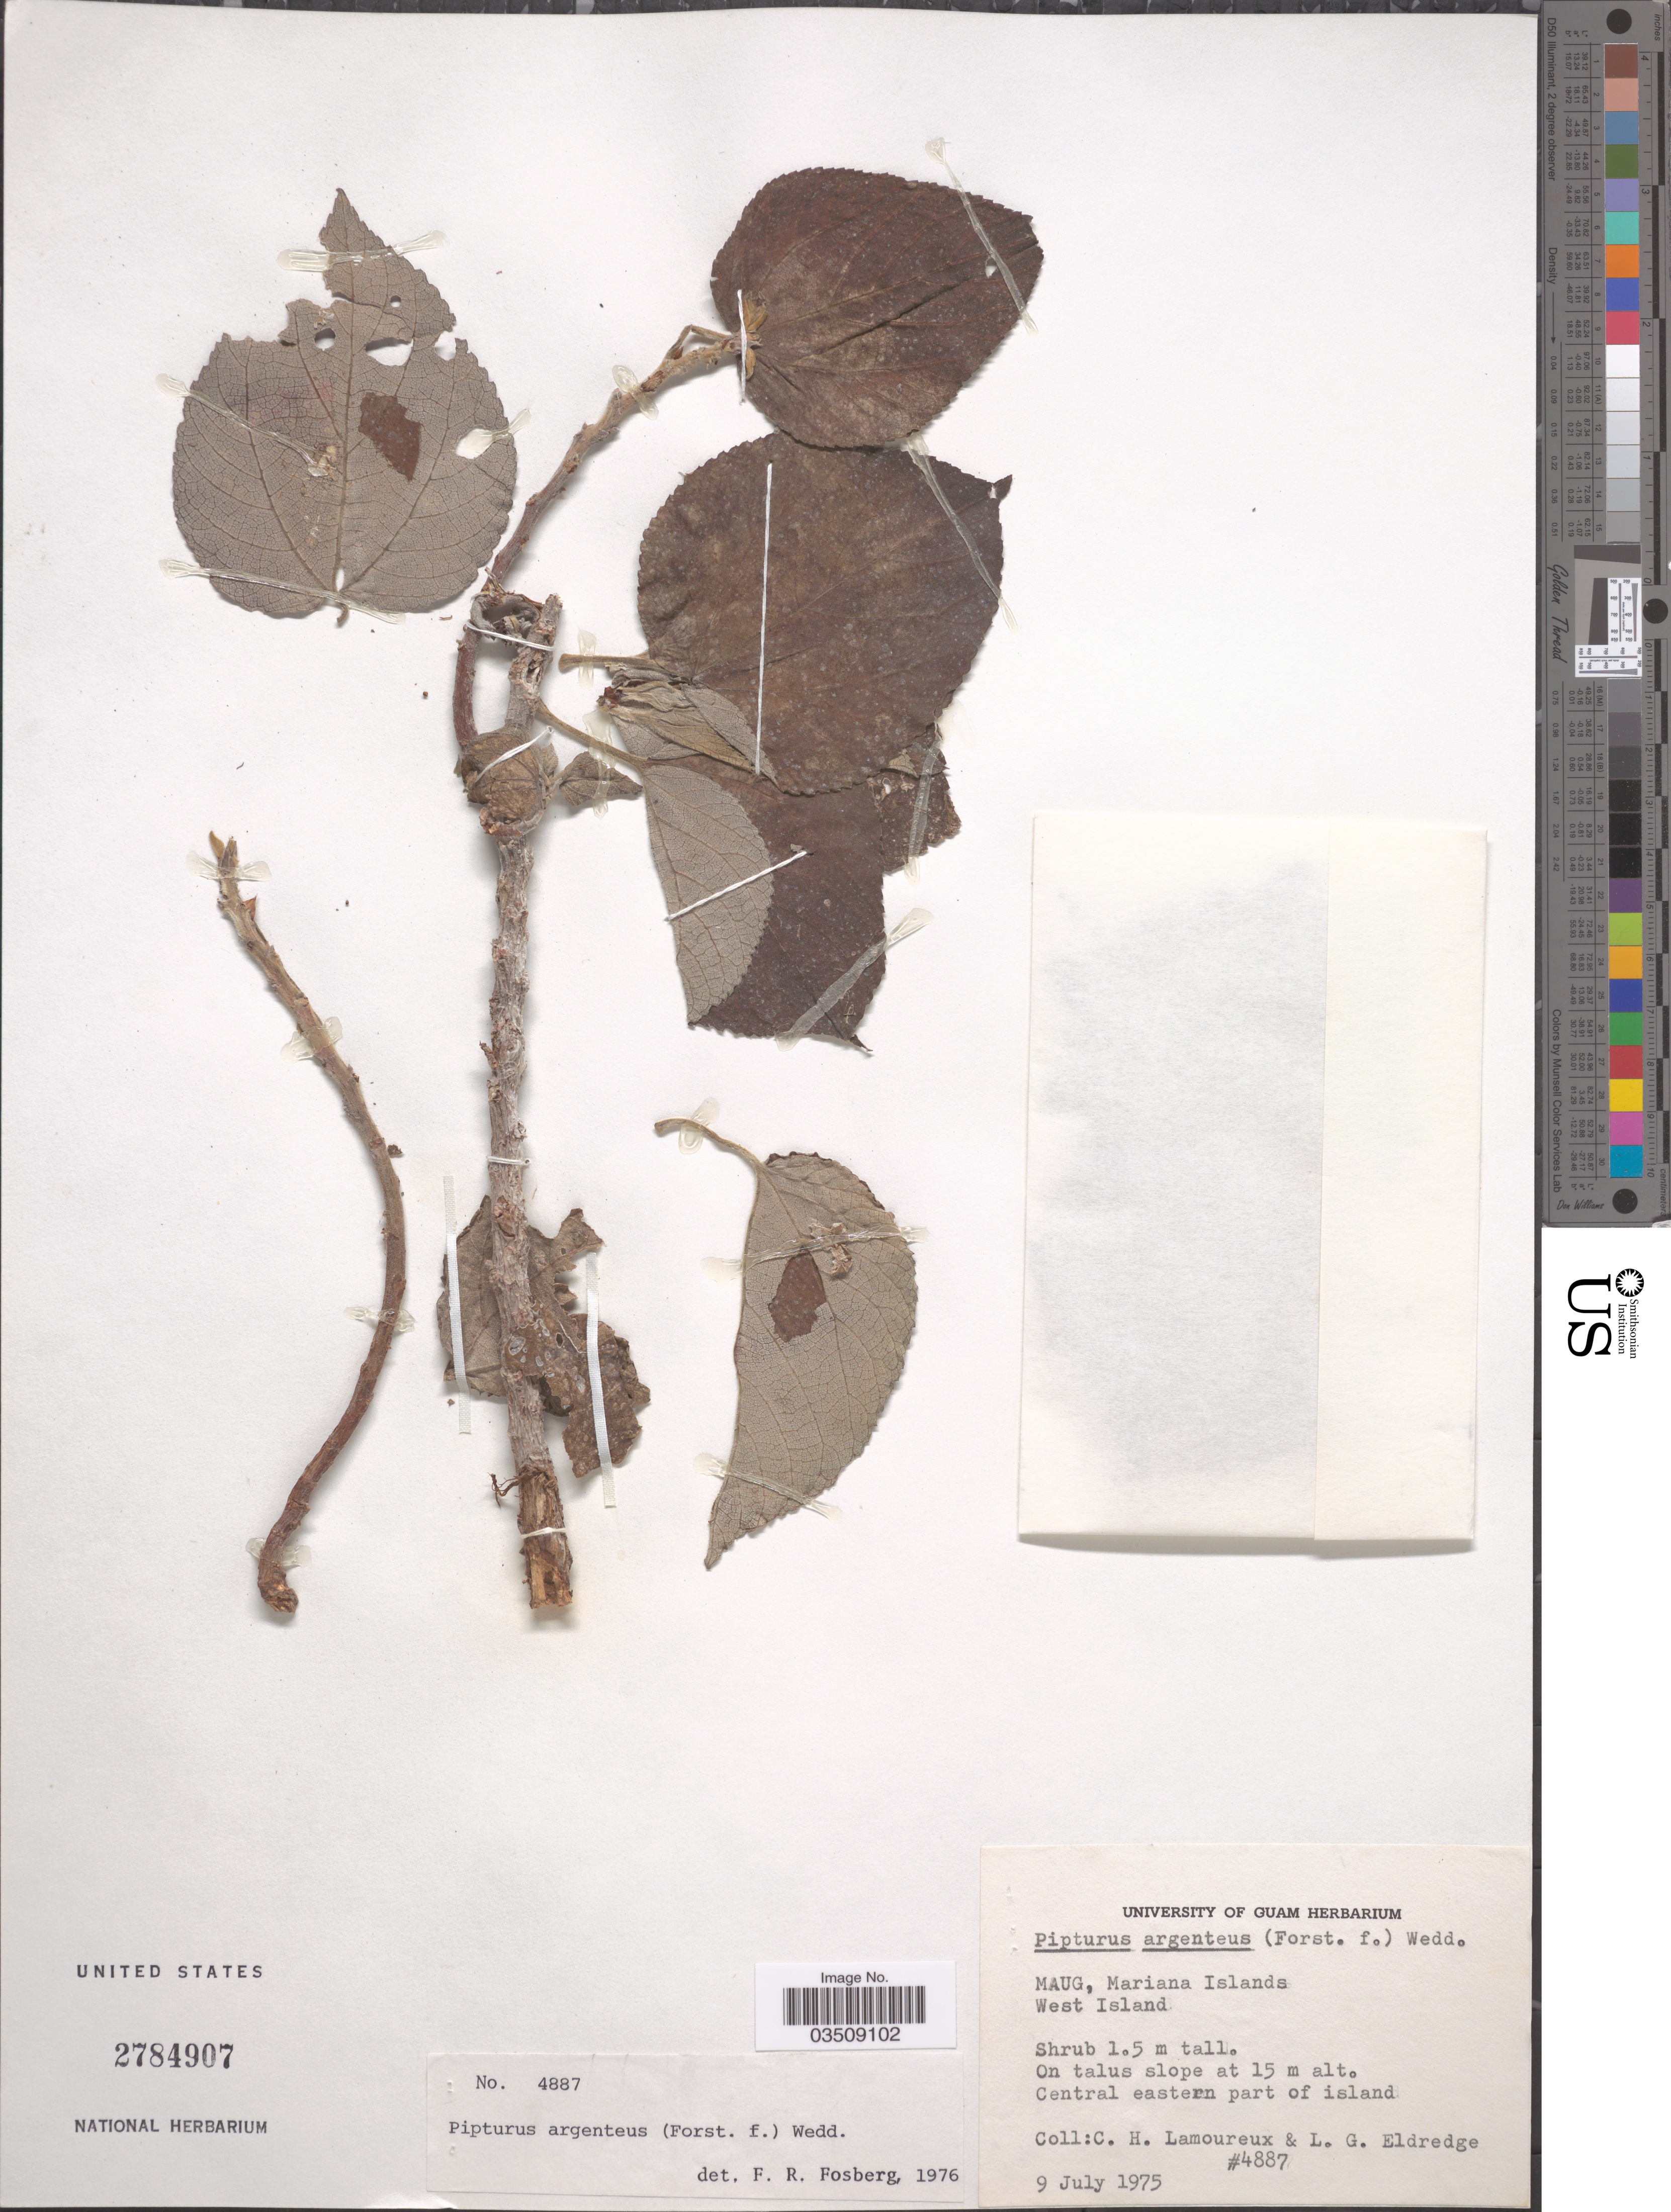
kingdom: Plantae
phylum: Tracheophyta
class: Magnoliopsida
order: Rosales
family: Urticaceae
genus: Pipturus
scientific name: Pipturus argenteus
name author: (G. Forst.) Wedd.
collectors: C. H. Lamoureux & L. Eldredge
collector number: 4887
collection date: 1975-07-09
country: Northern Mariana Islands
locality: Maug, Mariana Islands. West Island. Central eastern part of island.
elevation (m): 15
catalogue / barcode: US 2784907